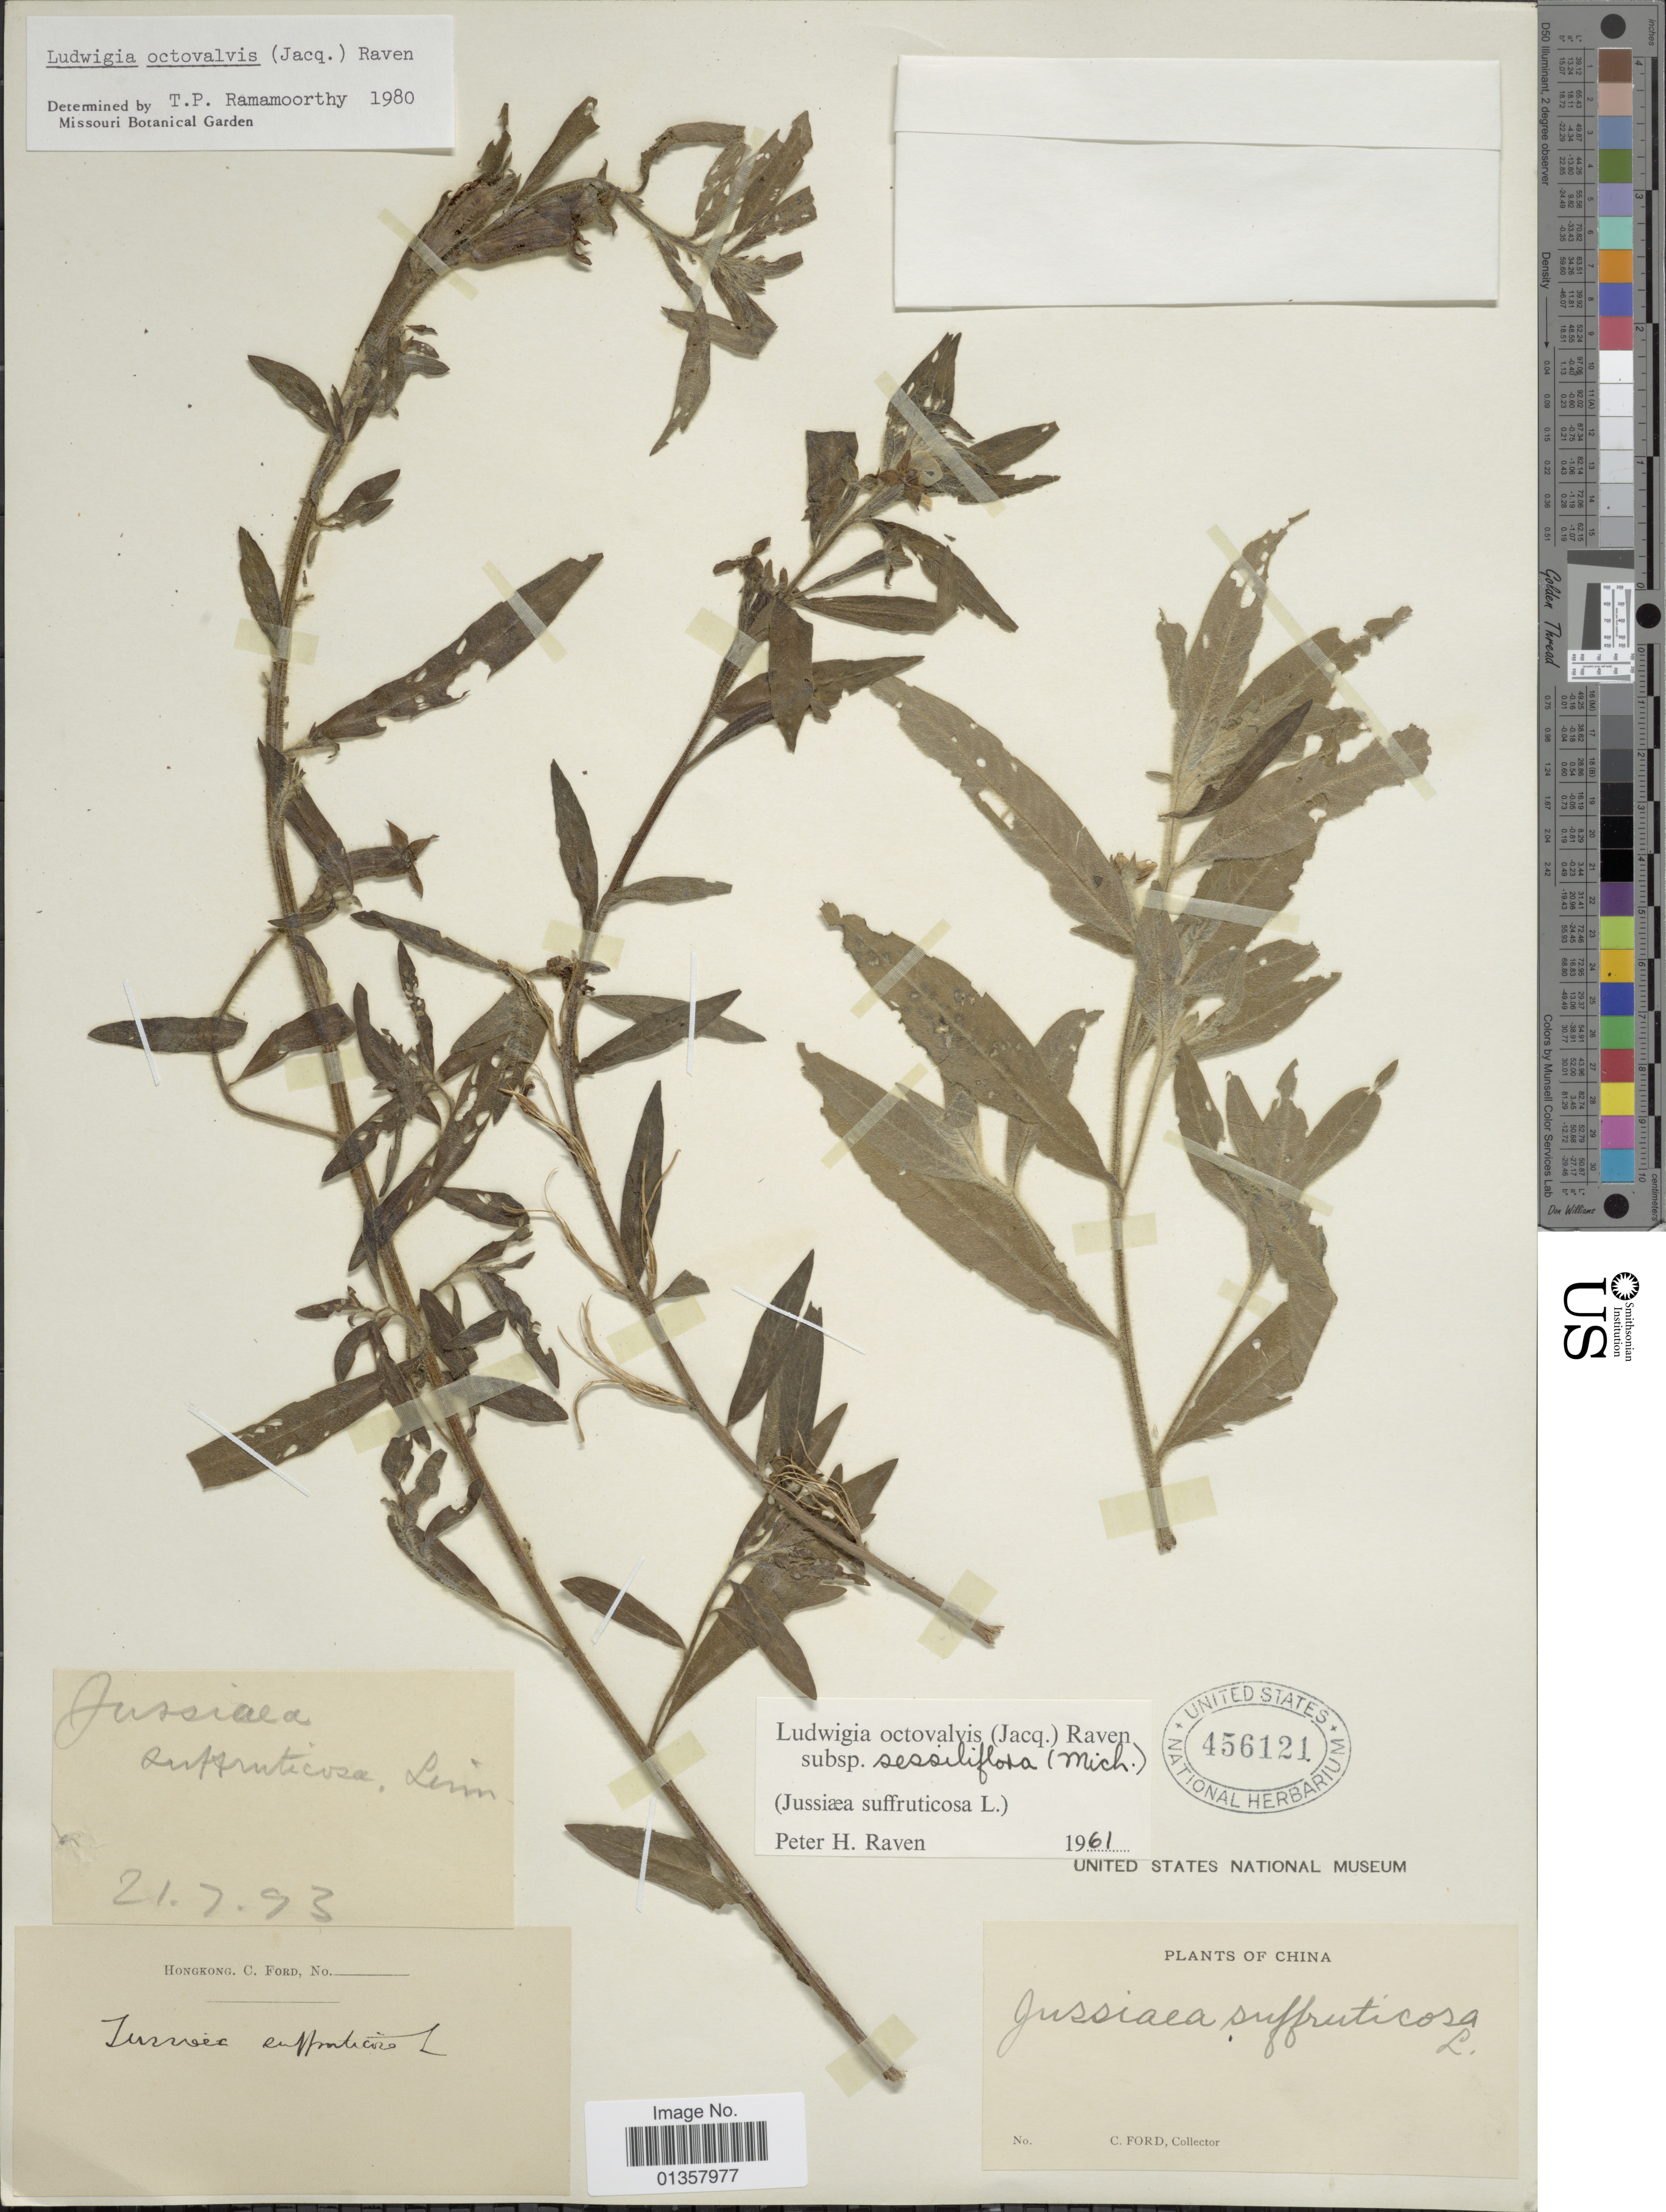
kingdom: Plantae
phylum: Tracheophyta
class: Magnoliopsida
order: Myrtales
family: Onagraceae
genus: Ludwigia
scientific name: Ludwigia octovalvis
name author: (Jacq.) P.H. Raven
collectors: C. Ford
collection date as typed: Transcribed d/m/y: 21/7/93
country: China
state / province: Hong Kong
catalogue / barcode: US 456121